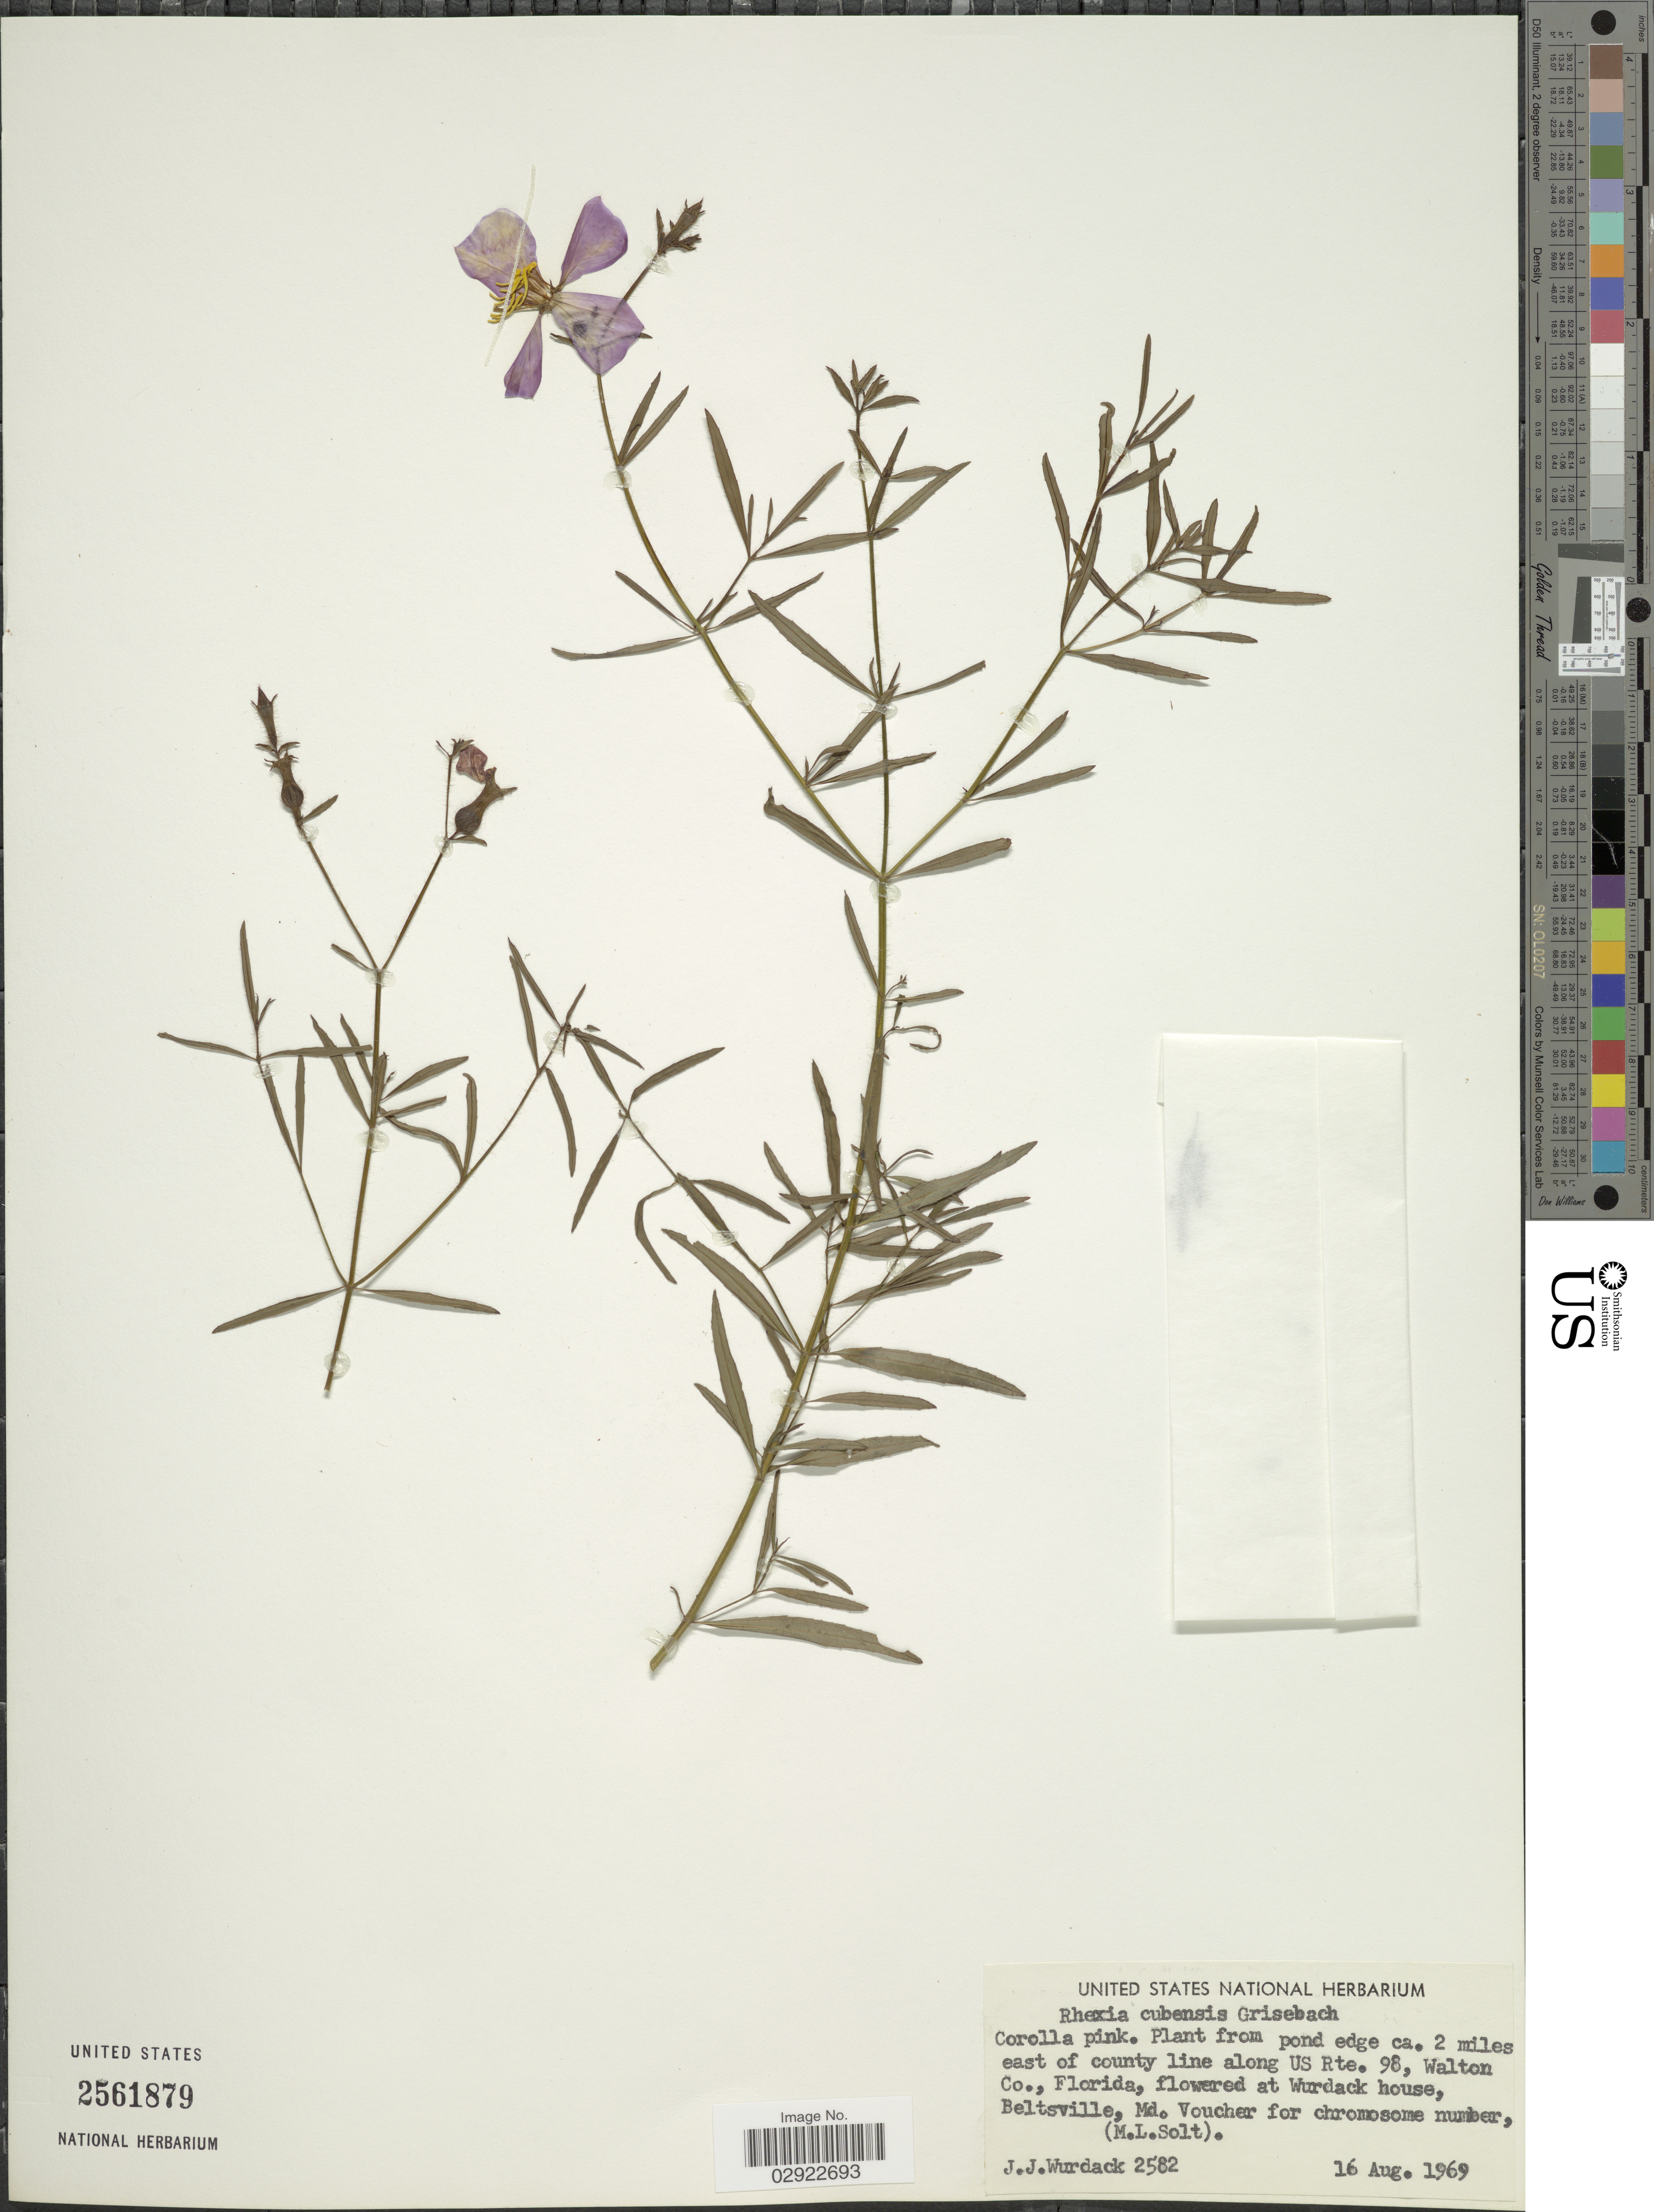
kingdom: Plantae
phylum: Tracheophyta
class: Magnoliopsida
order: Myrtales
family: Melastomataceae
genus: Rhexia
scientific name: Rhexia cubensis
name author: Griseb.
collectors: J. J. Wurdack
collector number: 2582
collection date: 1969-08-16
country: United States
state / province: Florida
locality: Plant from pond edge ca. 2 miles east of county line along US Rte. 98, Walton Co.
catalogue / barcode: US 2561879